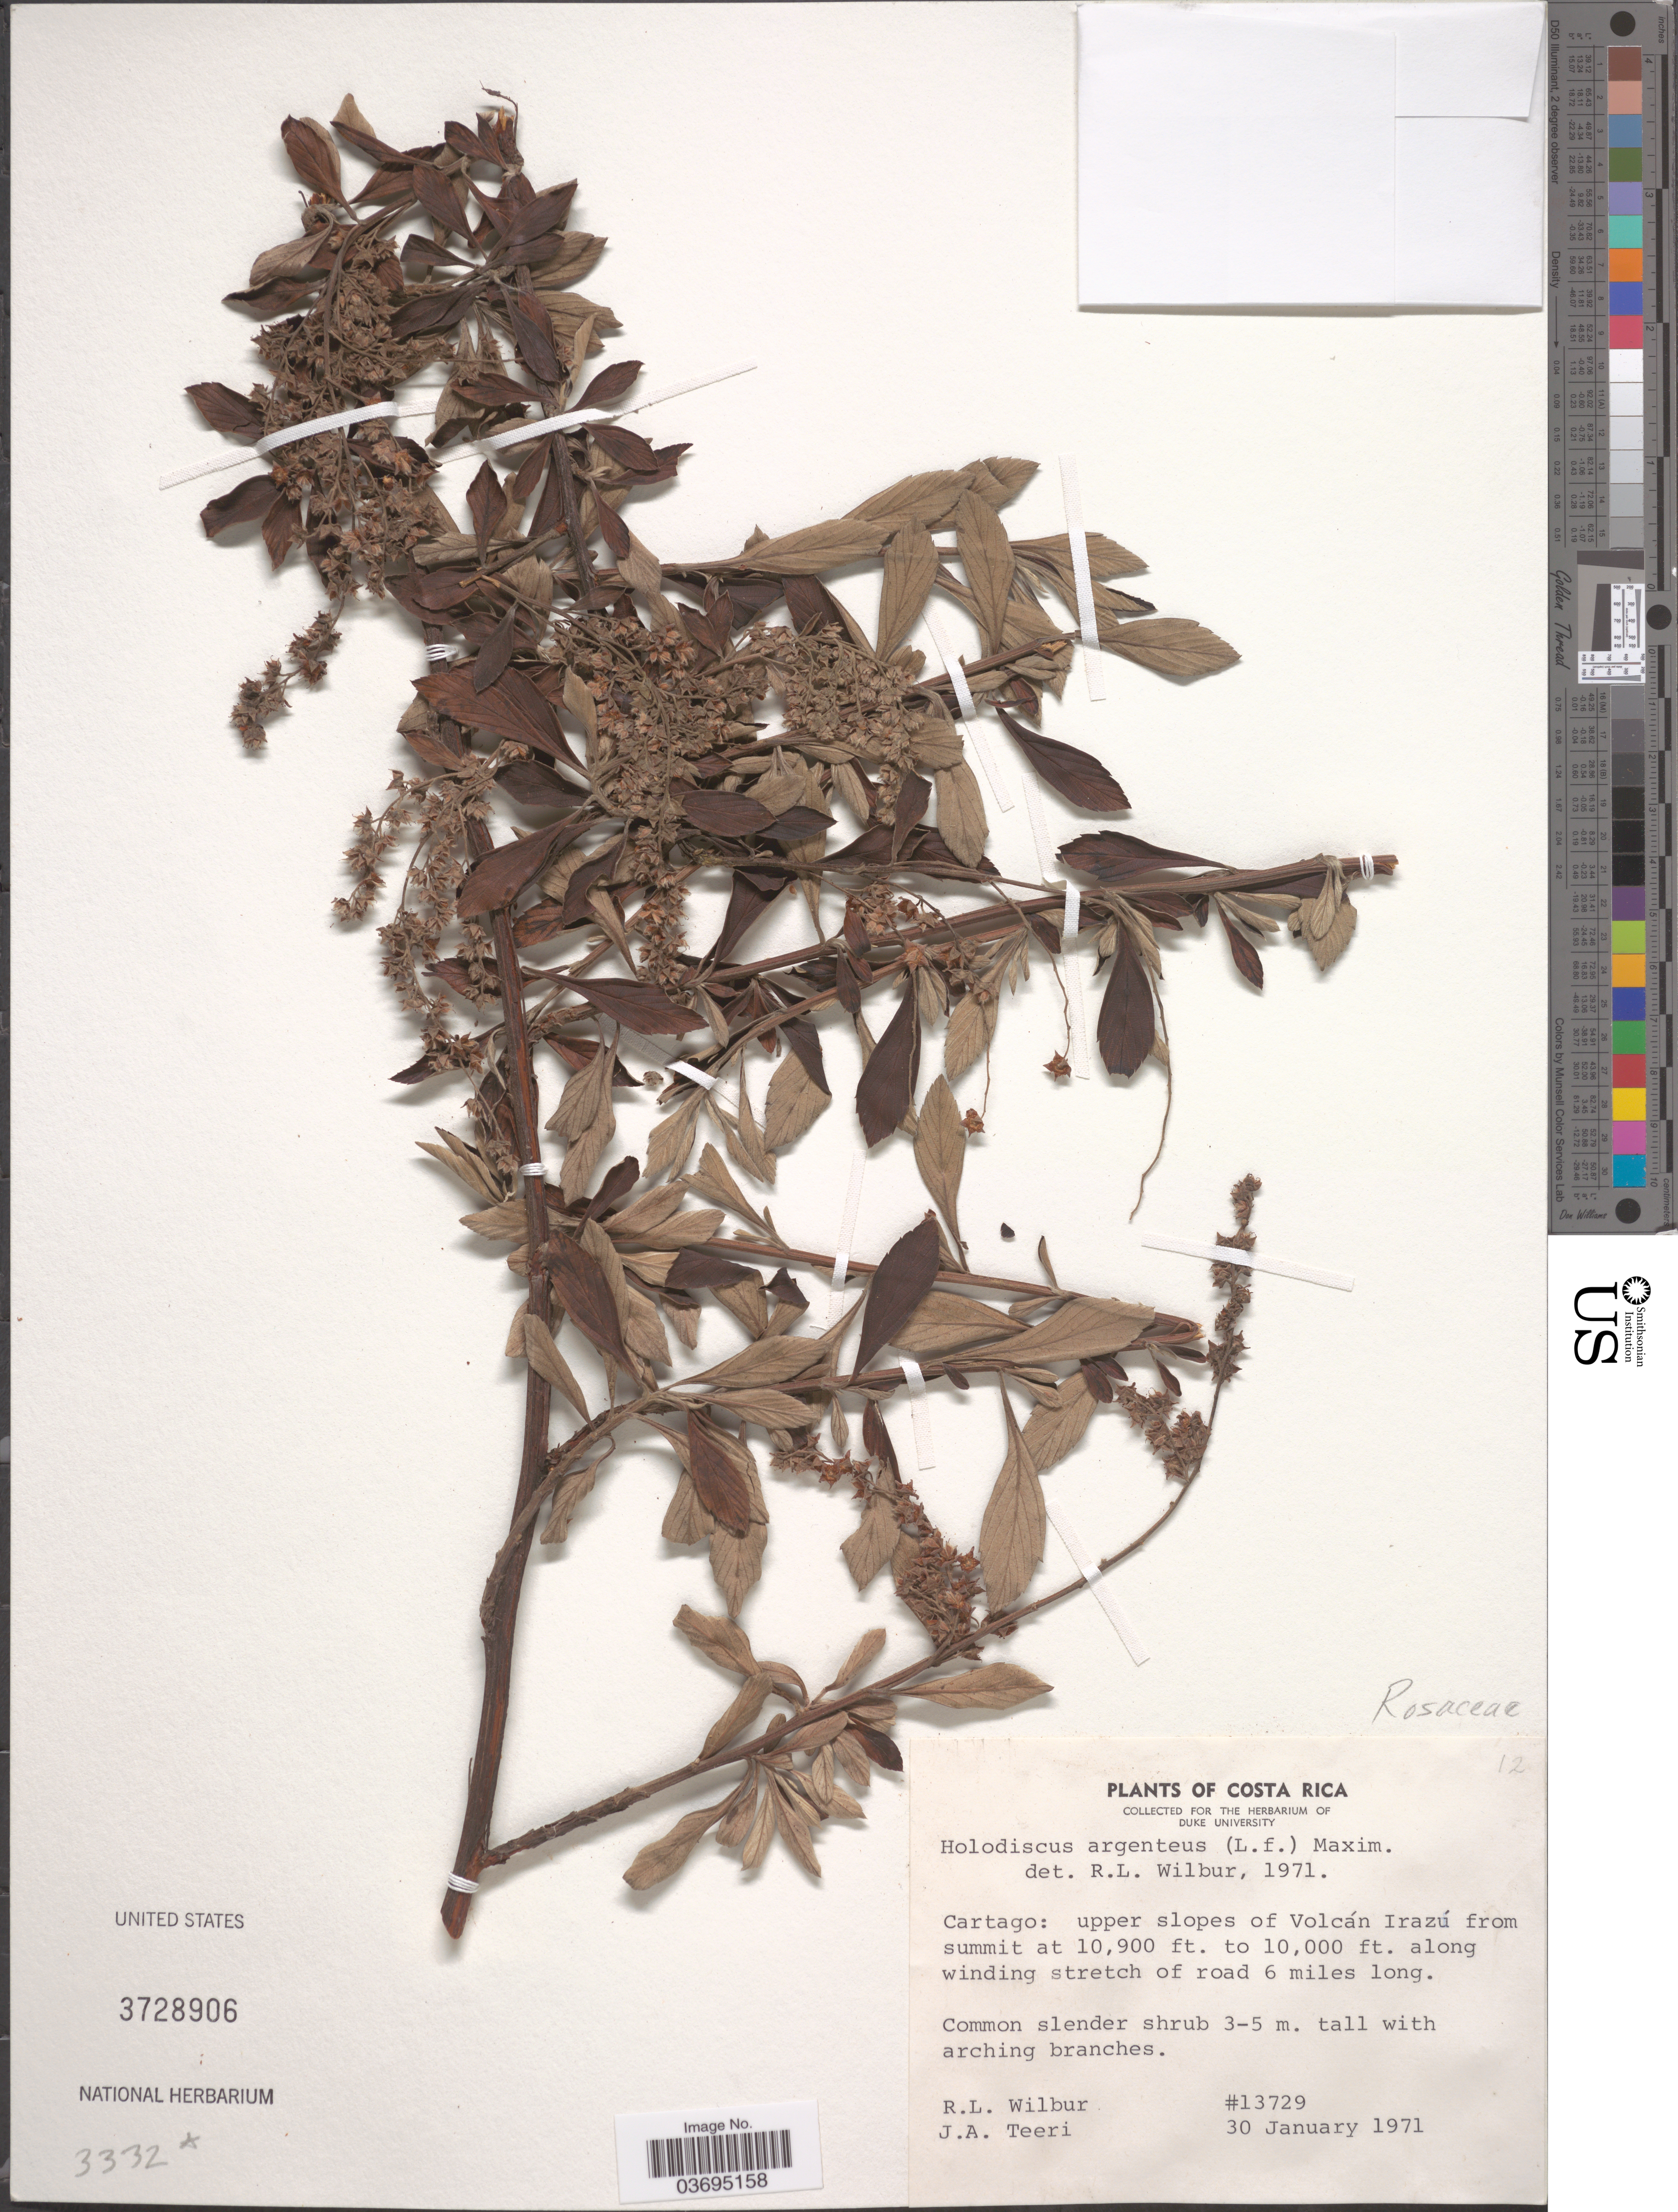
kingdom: Plantae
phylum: Tracheophyta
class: Magnoliopsida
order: Rosales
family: Rosaceae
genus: Holodiscus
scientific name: Holodiscus argenteus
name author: (L. f.) Maxim.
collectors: R. L. Wilbur & J. Teeri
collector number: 13729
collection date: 1971-01-30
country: Costa Rica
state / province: Cartago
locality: Upper slopes of Volcán Irazú.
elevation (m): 3048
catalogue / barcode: US 3728906